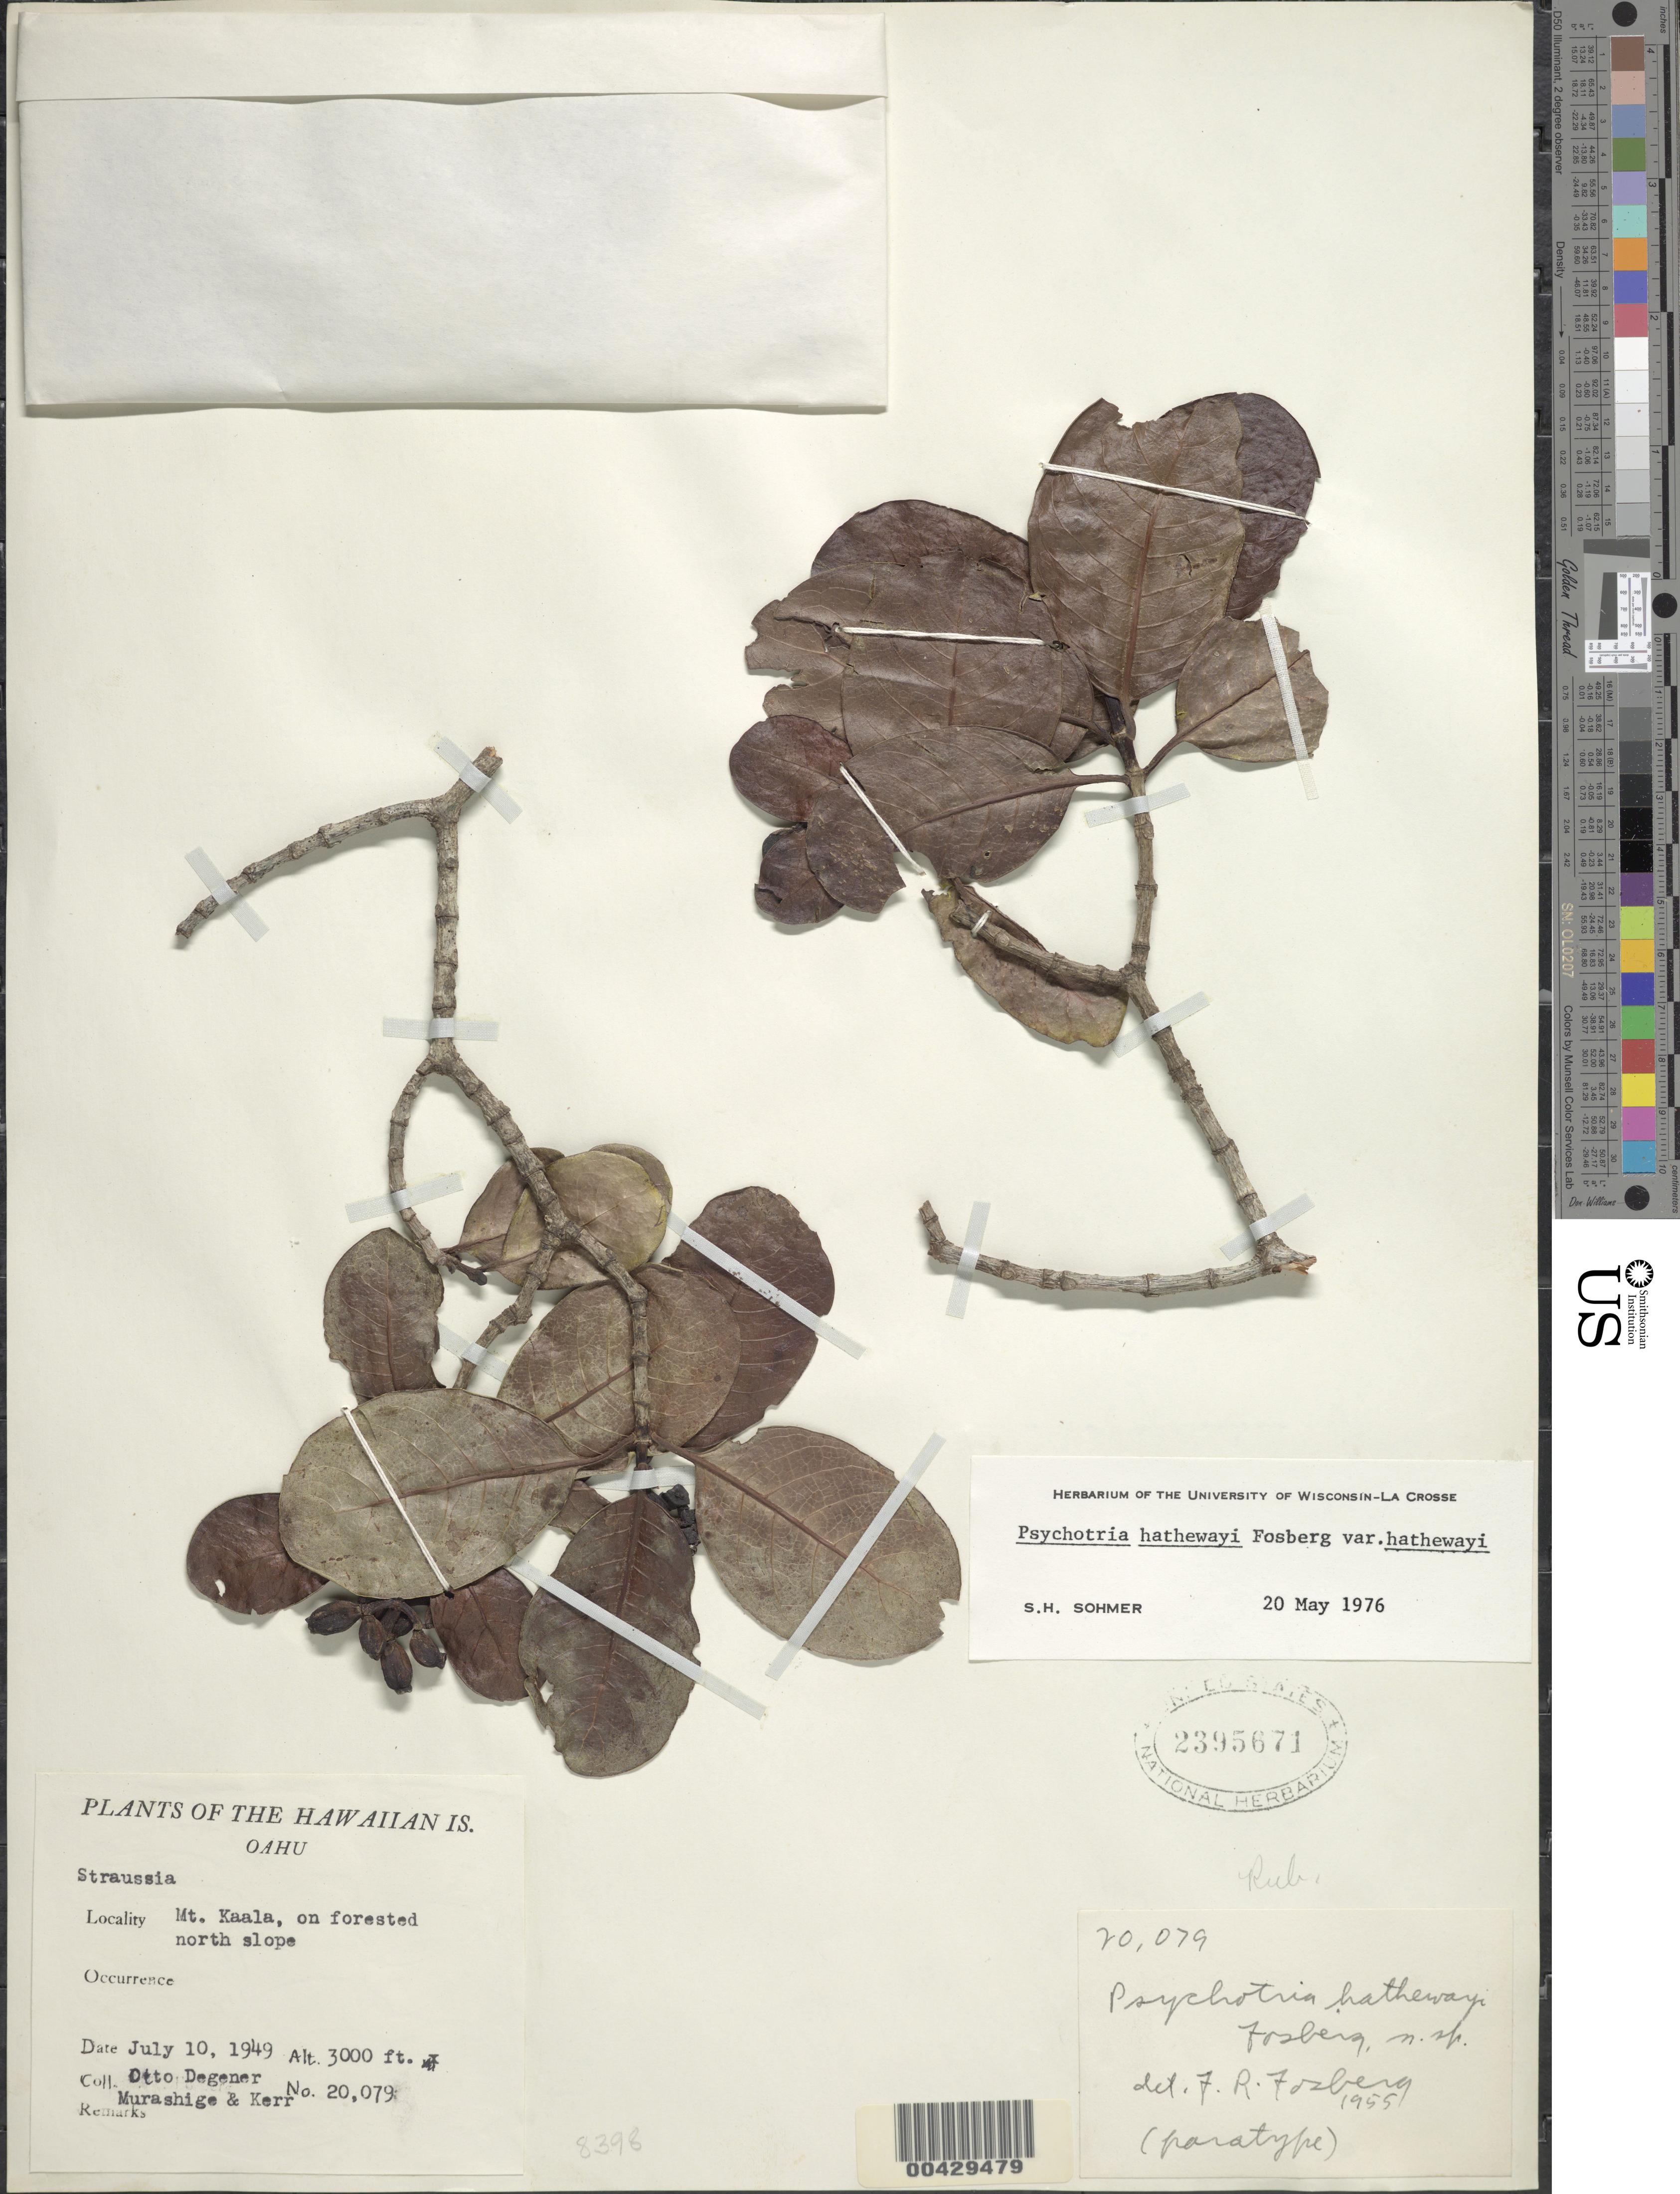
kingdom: Plantae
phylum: Tracheophyta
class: Magnoliopsida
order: Gentianales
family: Rubiaceae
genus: Psychotria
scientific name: Psychotria hathewayi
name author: Fosberg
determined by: Fosberg, F. R.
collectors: O. Degener, T. Murashige & Kerr, --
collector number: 20079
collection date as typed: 10 Jul 1949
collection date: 1949-07-10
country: United States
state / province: Hawaii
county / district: Honolulu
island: Oahu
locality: Mt. Kaala, north slope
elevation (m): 914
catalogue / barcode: US 2395671